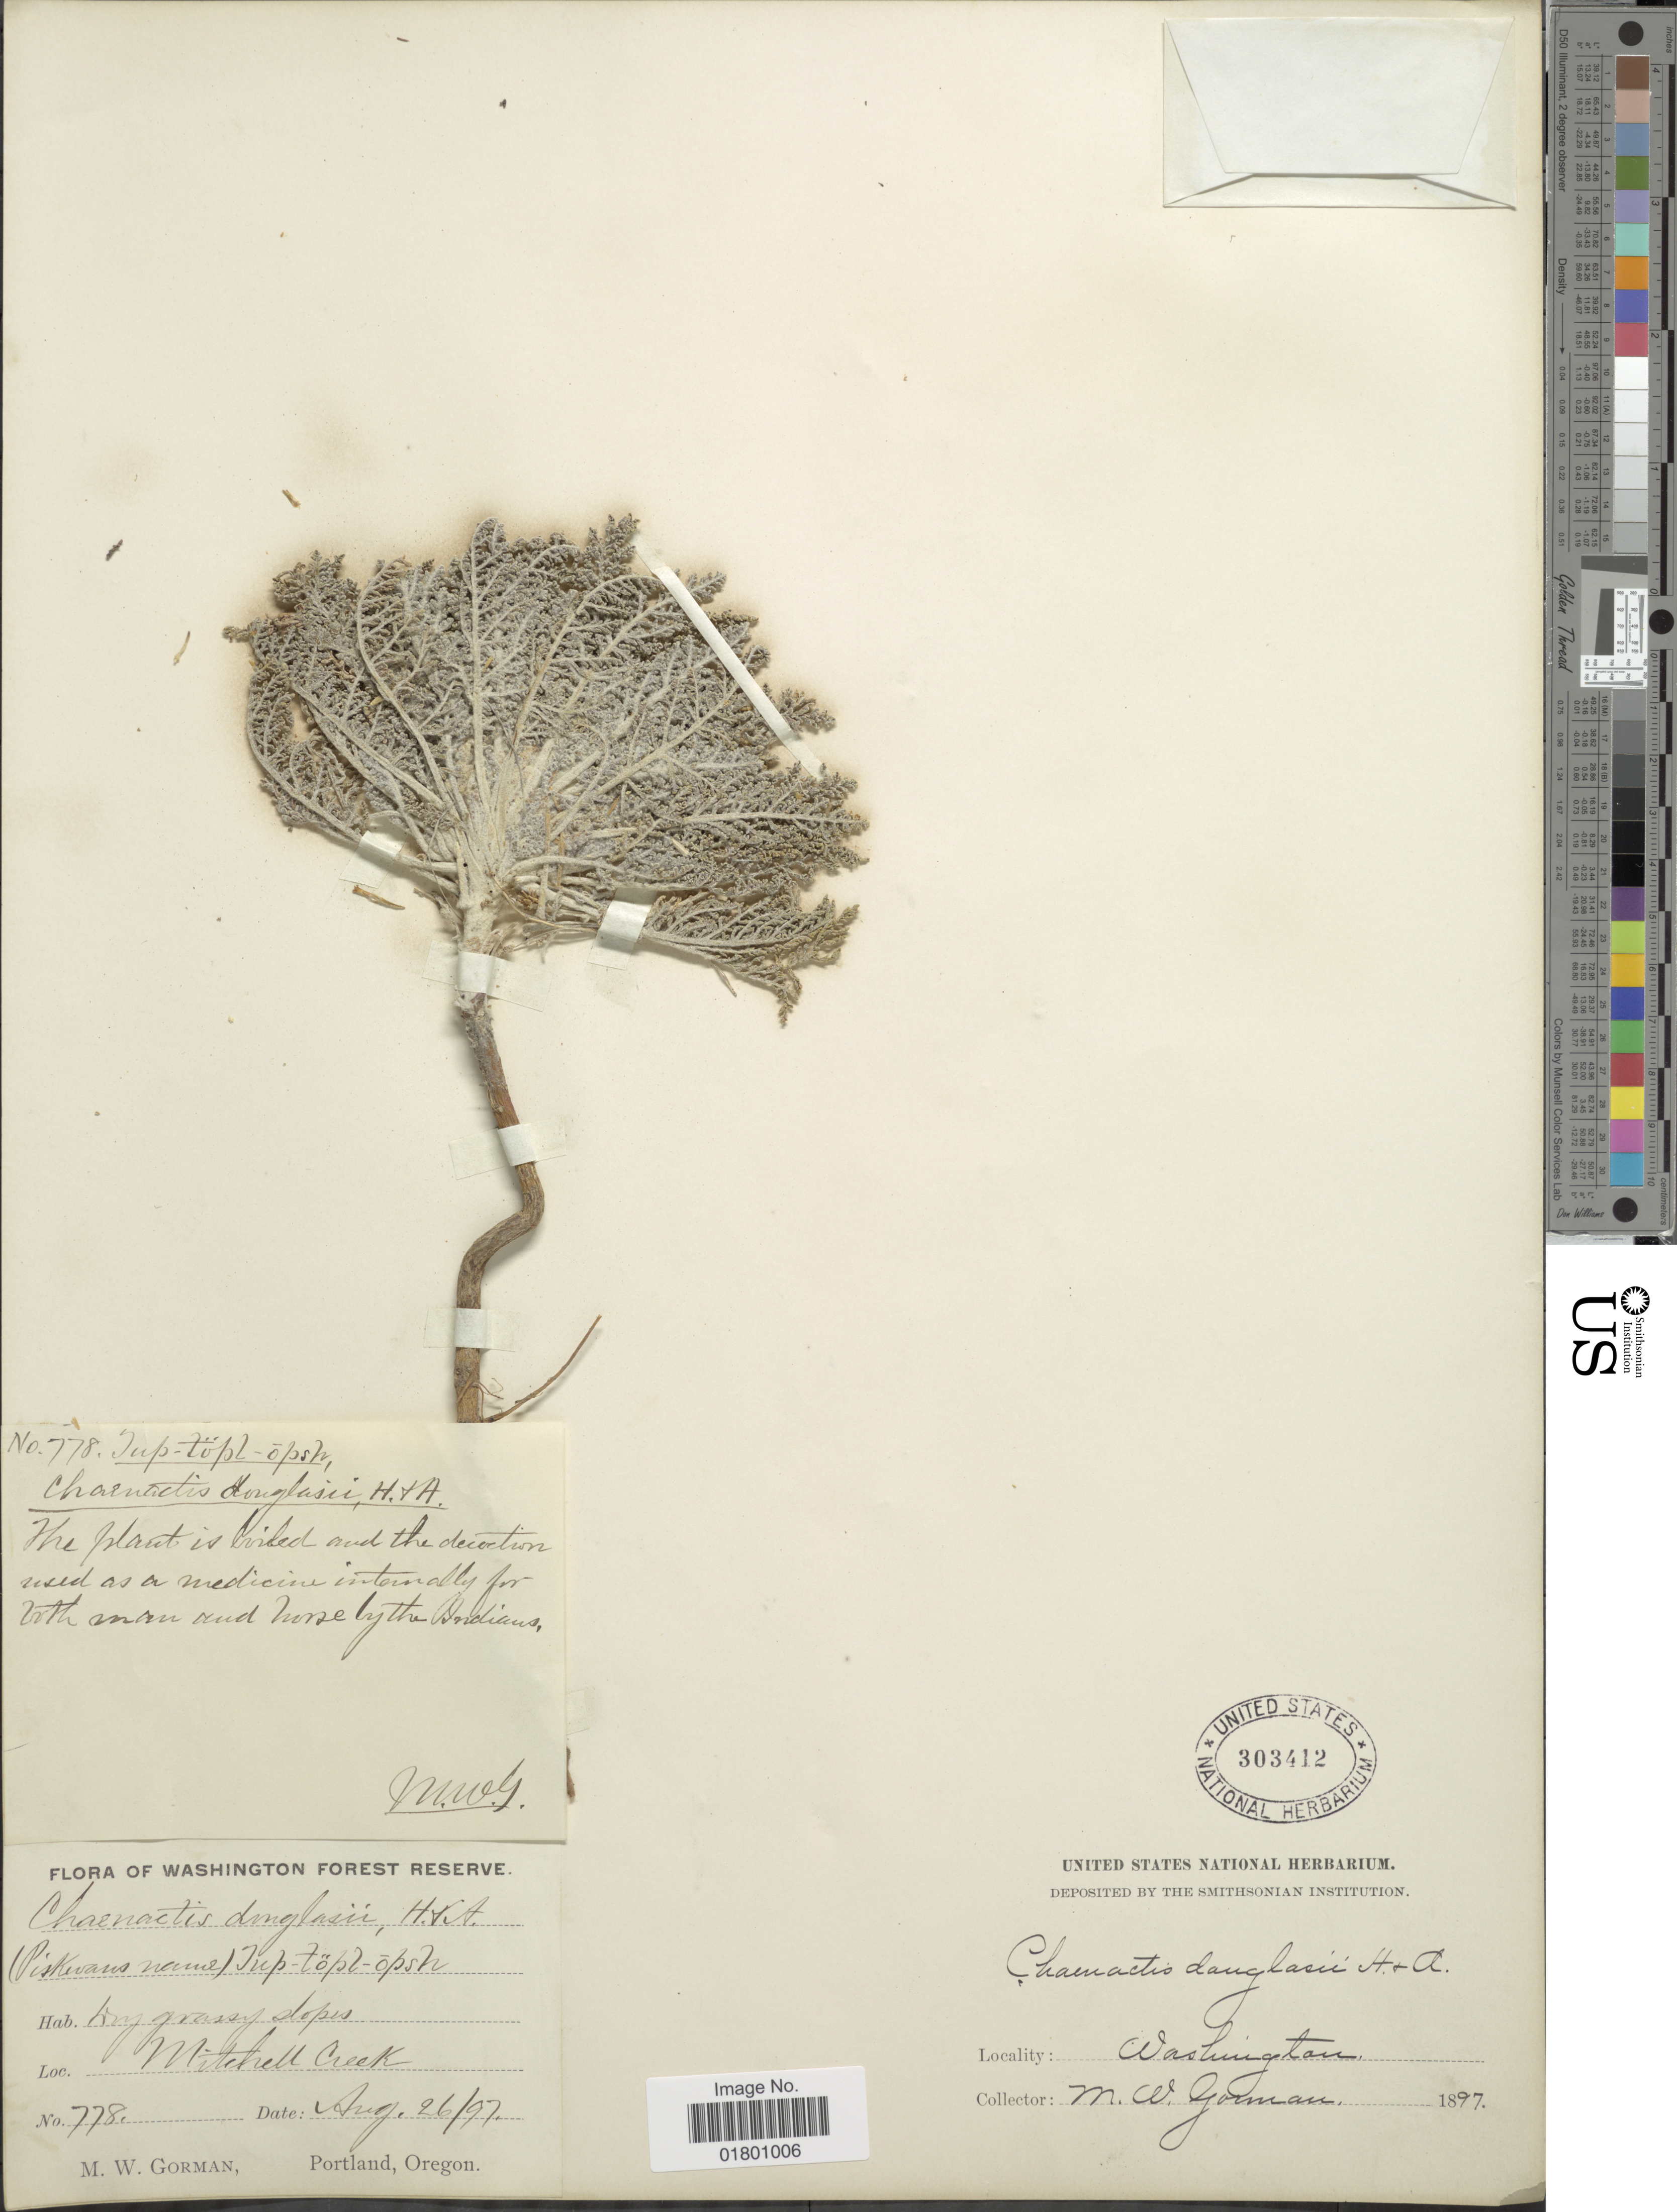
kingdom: Plantae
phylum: Tracheophyta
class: Magnoliopsida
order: Asterales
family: Asteraceae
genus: Chaenactis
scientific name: Chaenactis douglasii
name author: Hook. & Arn.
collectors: M. W. Gorman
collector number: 778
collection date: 1897-08-26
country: United States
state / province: Washington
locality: Washington Forest Reserve, Mitchell Creek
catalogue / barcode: US 303412